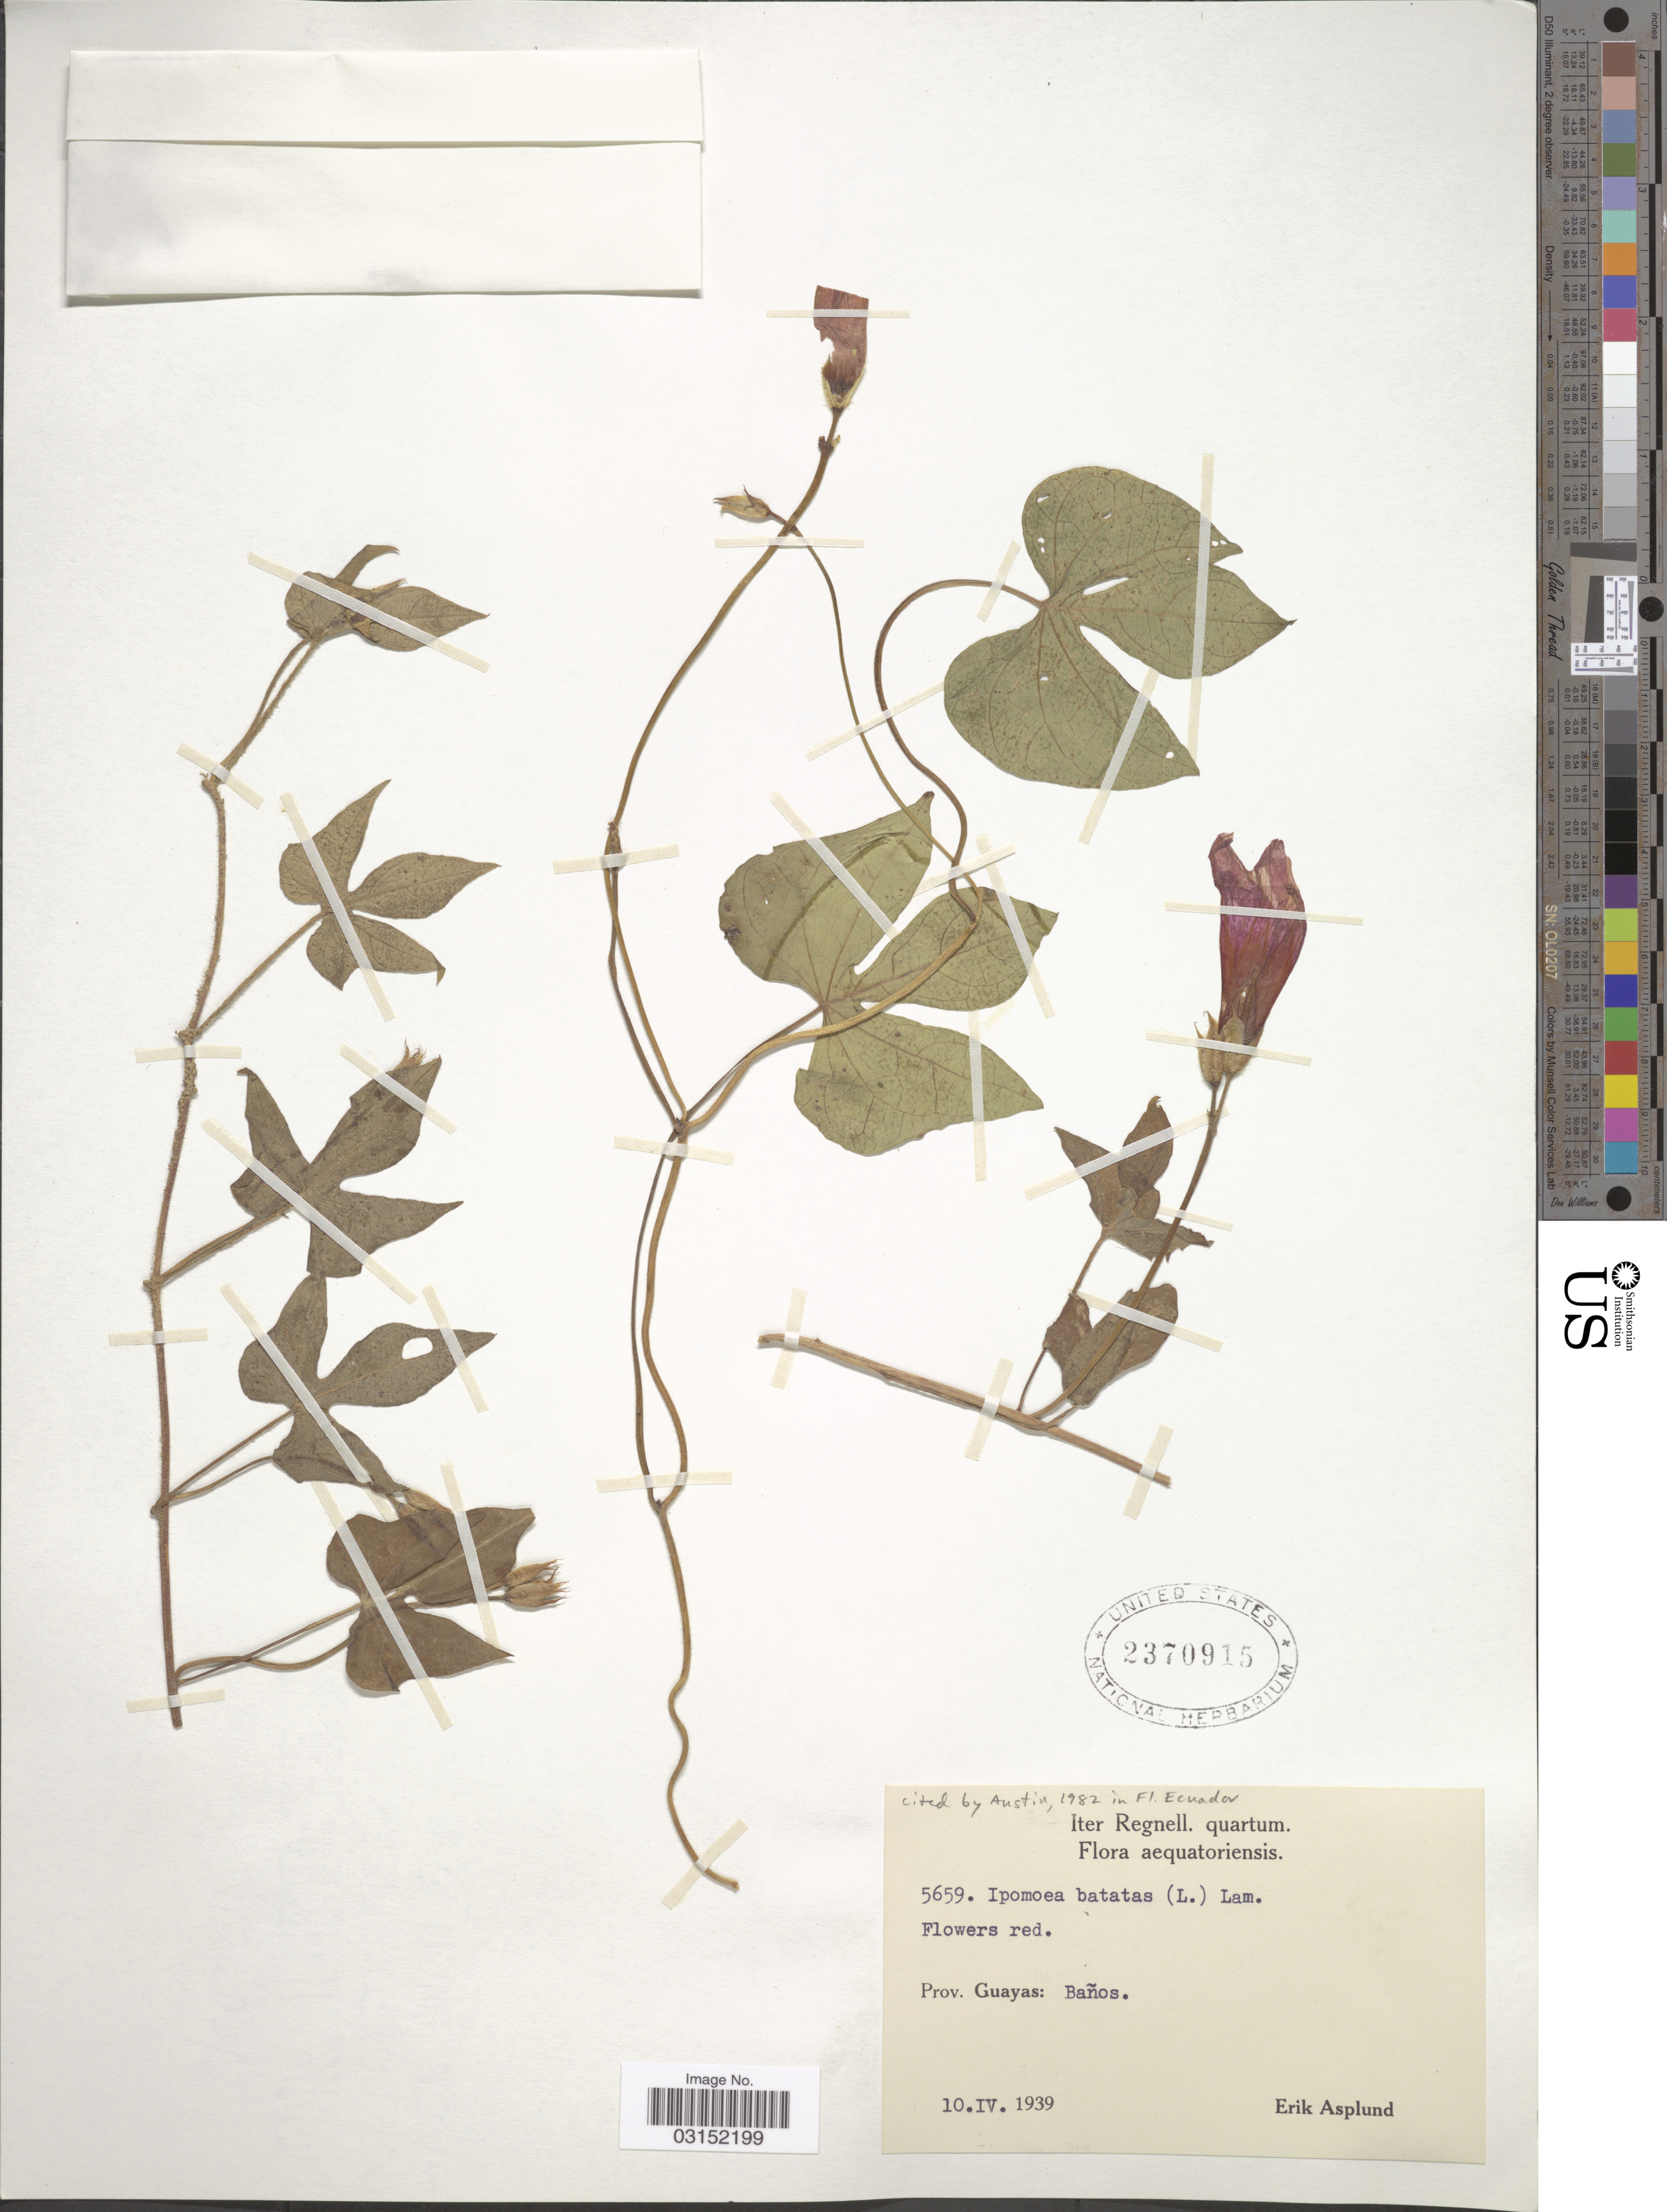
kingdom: Plantae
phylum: Tracheophyta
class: Magnoliopsida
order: Solanales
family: Convolvulaceae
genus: Ipomoea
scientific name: Ipomoea batatas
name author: (L.) Lam.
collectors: E. Asplund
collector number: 5659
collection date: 1939-04-10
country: Ecuador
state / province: Guayas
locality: Aequatoriensis, Baños.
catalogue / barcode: US 2370915